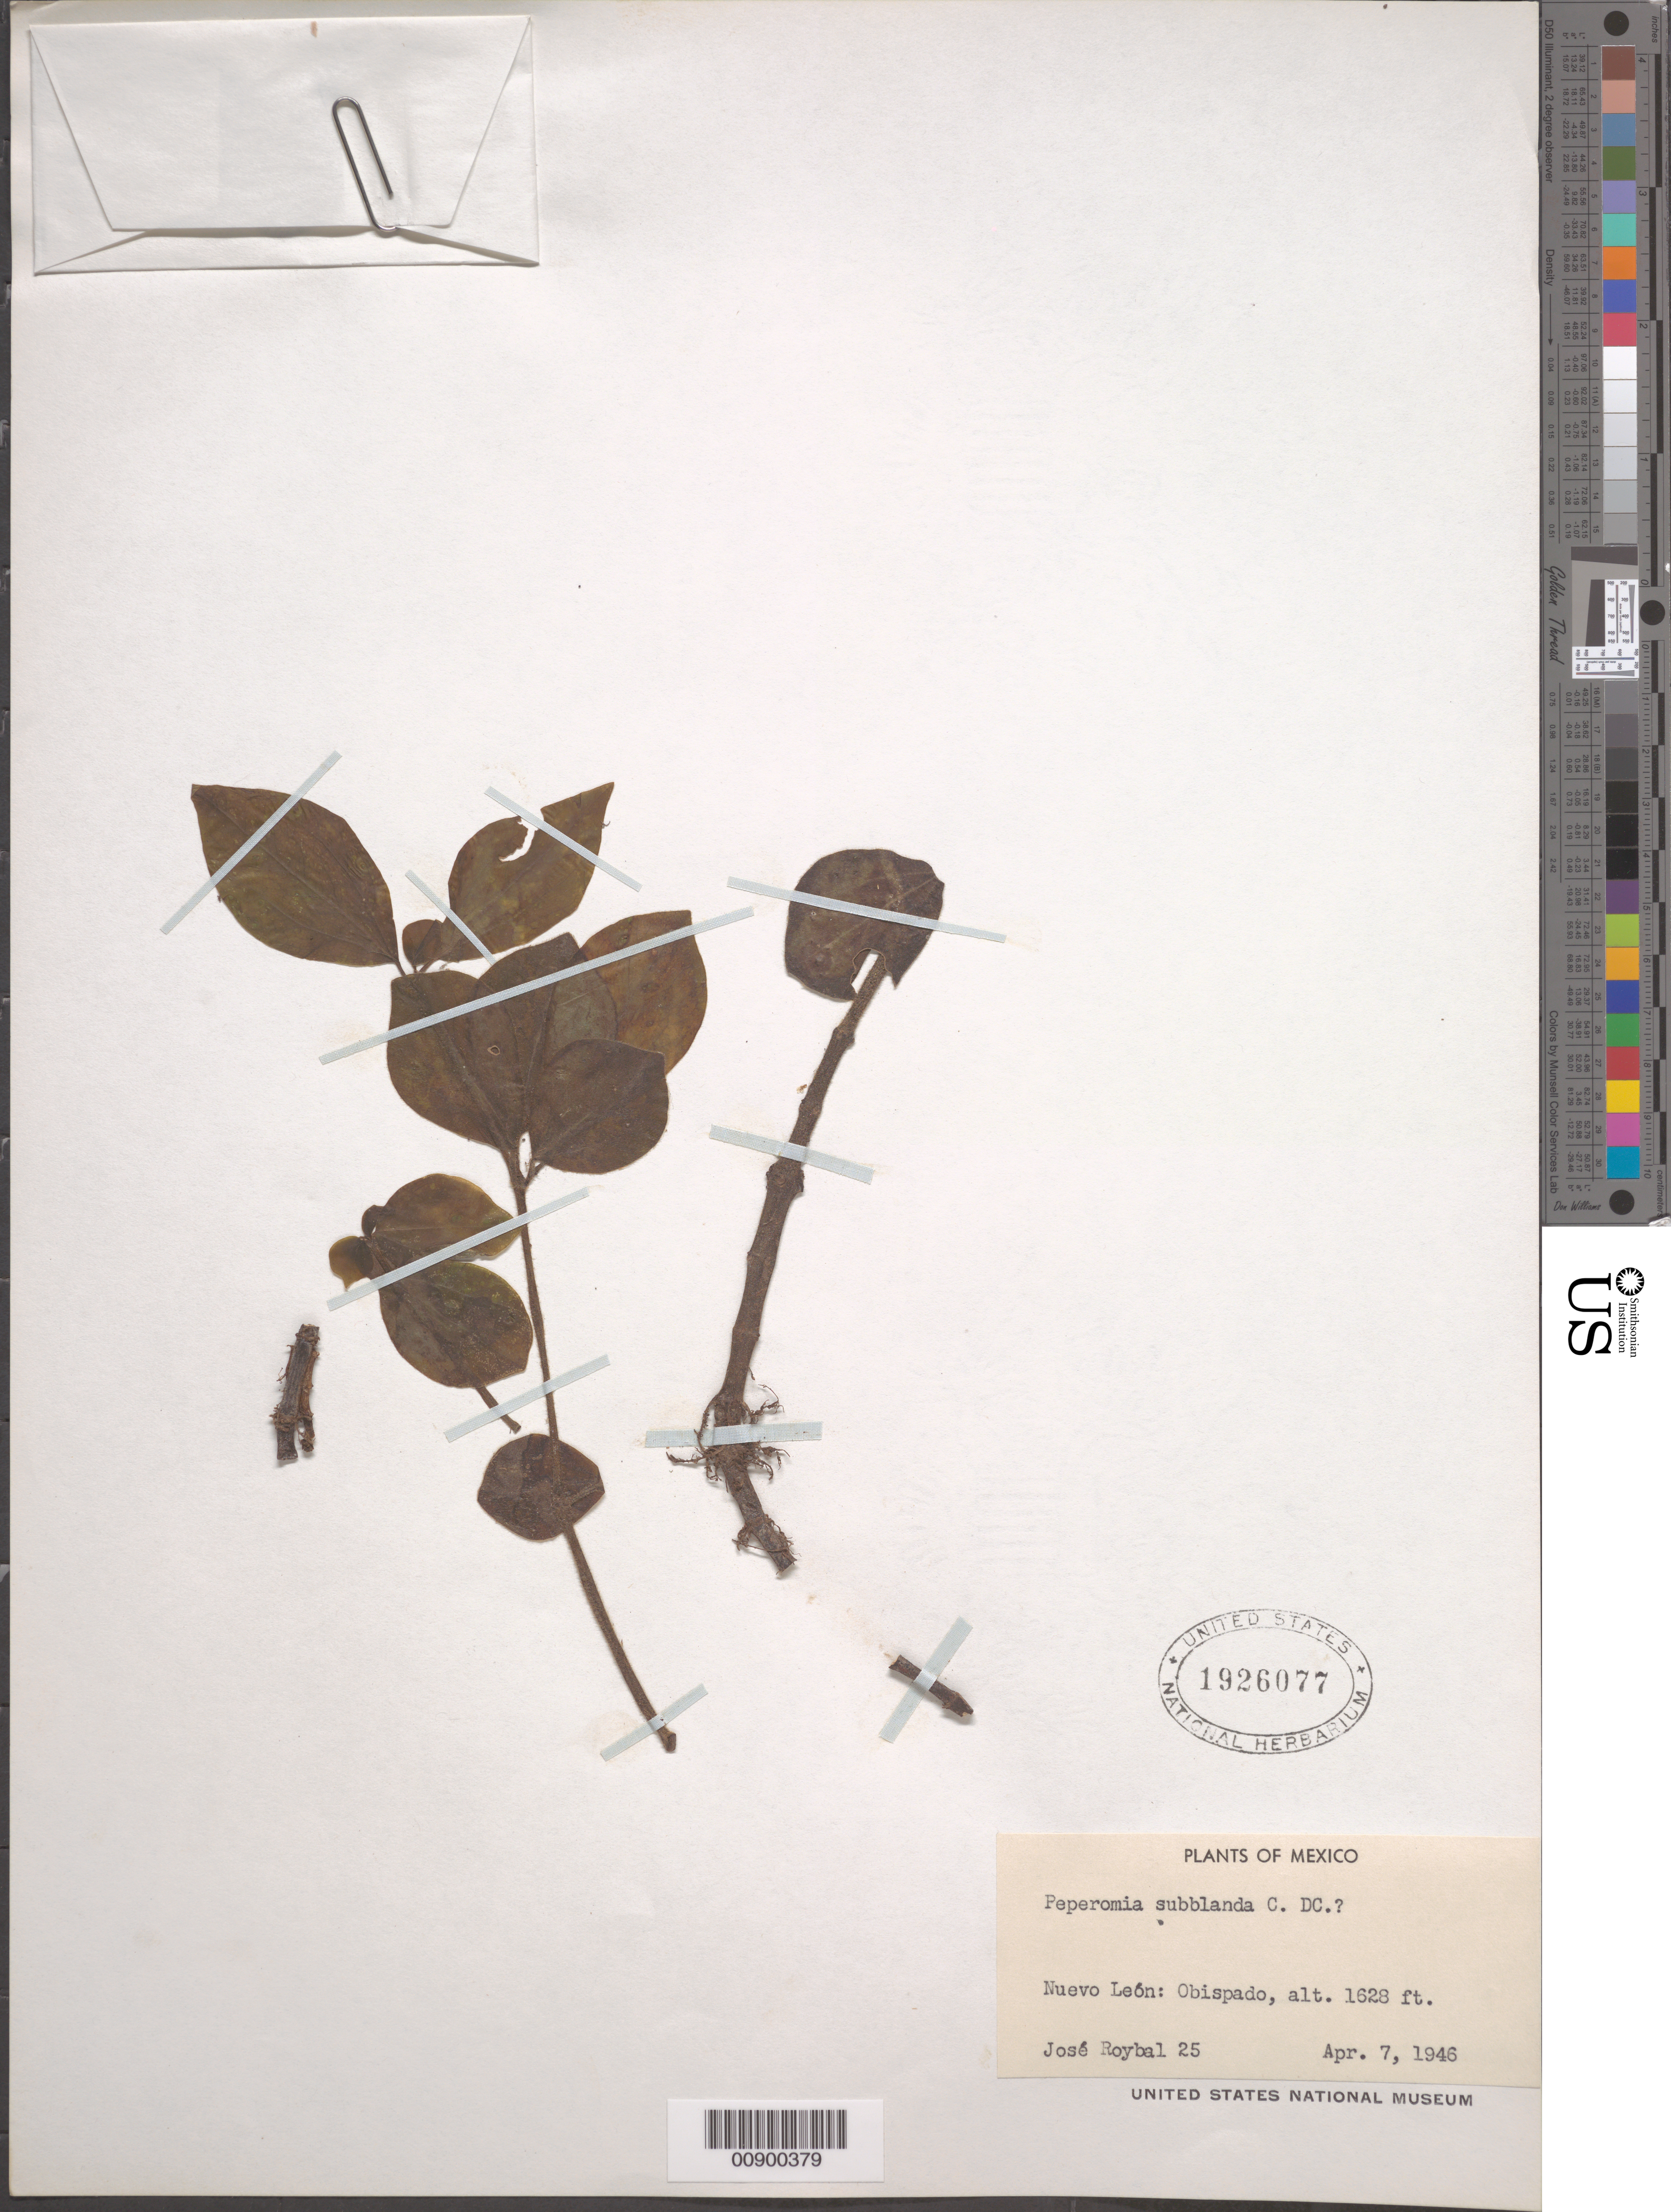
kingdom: Plantae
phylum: Tracheophyta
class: Magnoliopsida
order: Piperales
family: Piperaceae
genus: Peperomia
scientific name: Peperomia subblanda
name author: C. DC.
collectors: J. J. Roybal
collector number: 25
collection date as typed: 07 Apr 1946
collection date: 1946-04-07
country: Mexico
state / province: Nuevo León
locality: Nuevo León: Obispado.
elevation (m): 496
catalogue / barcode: US 1926077